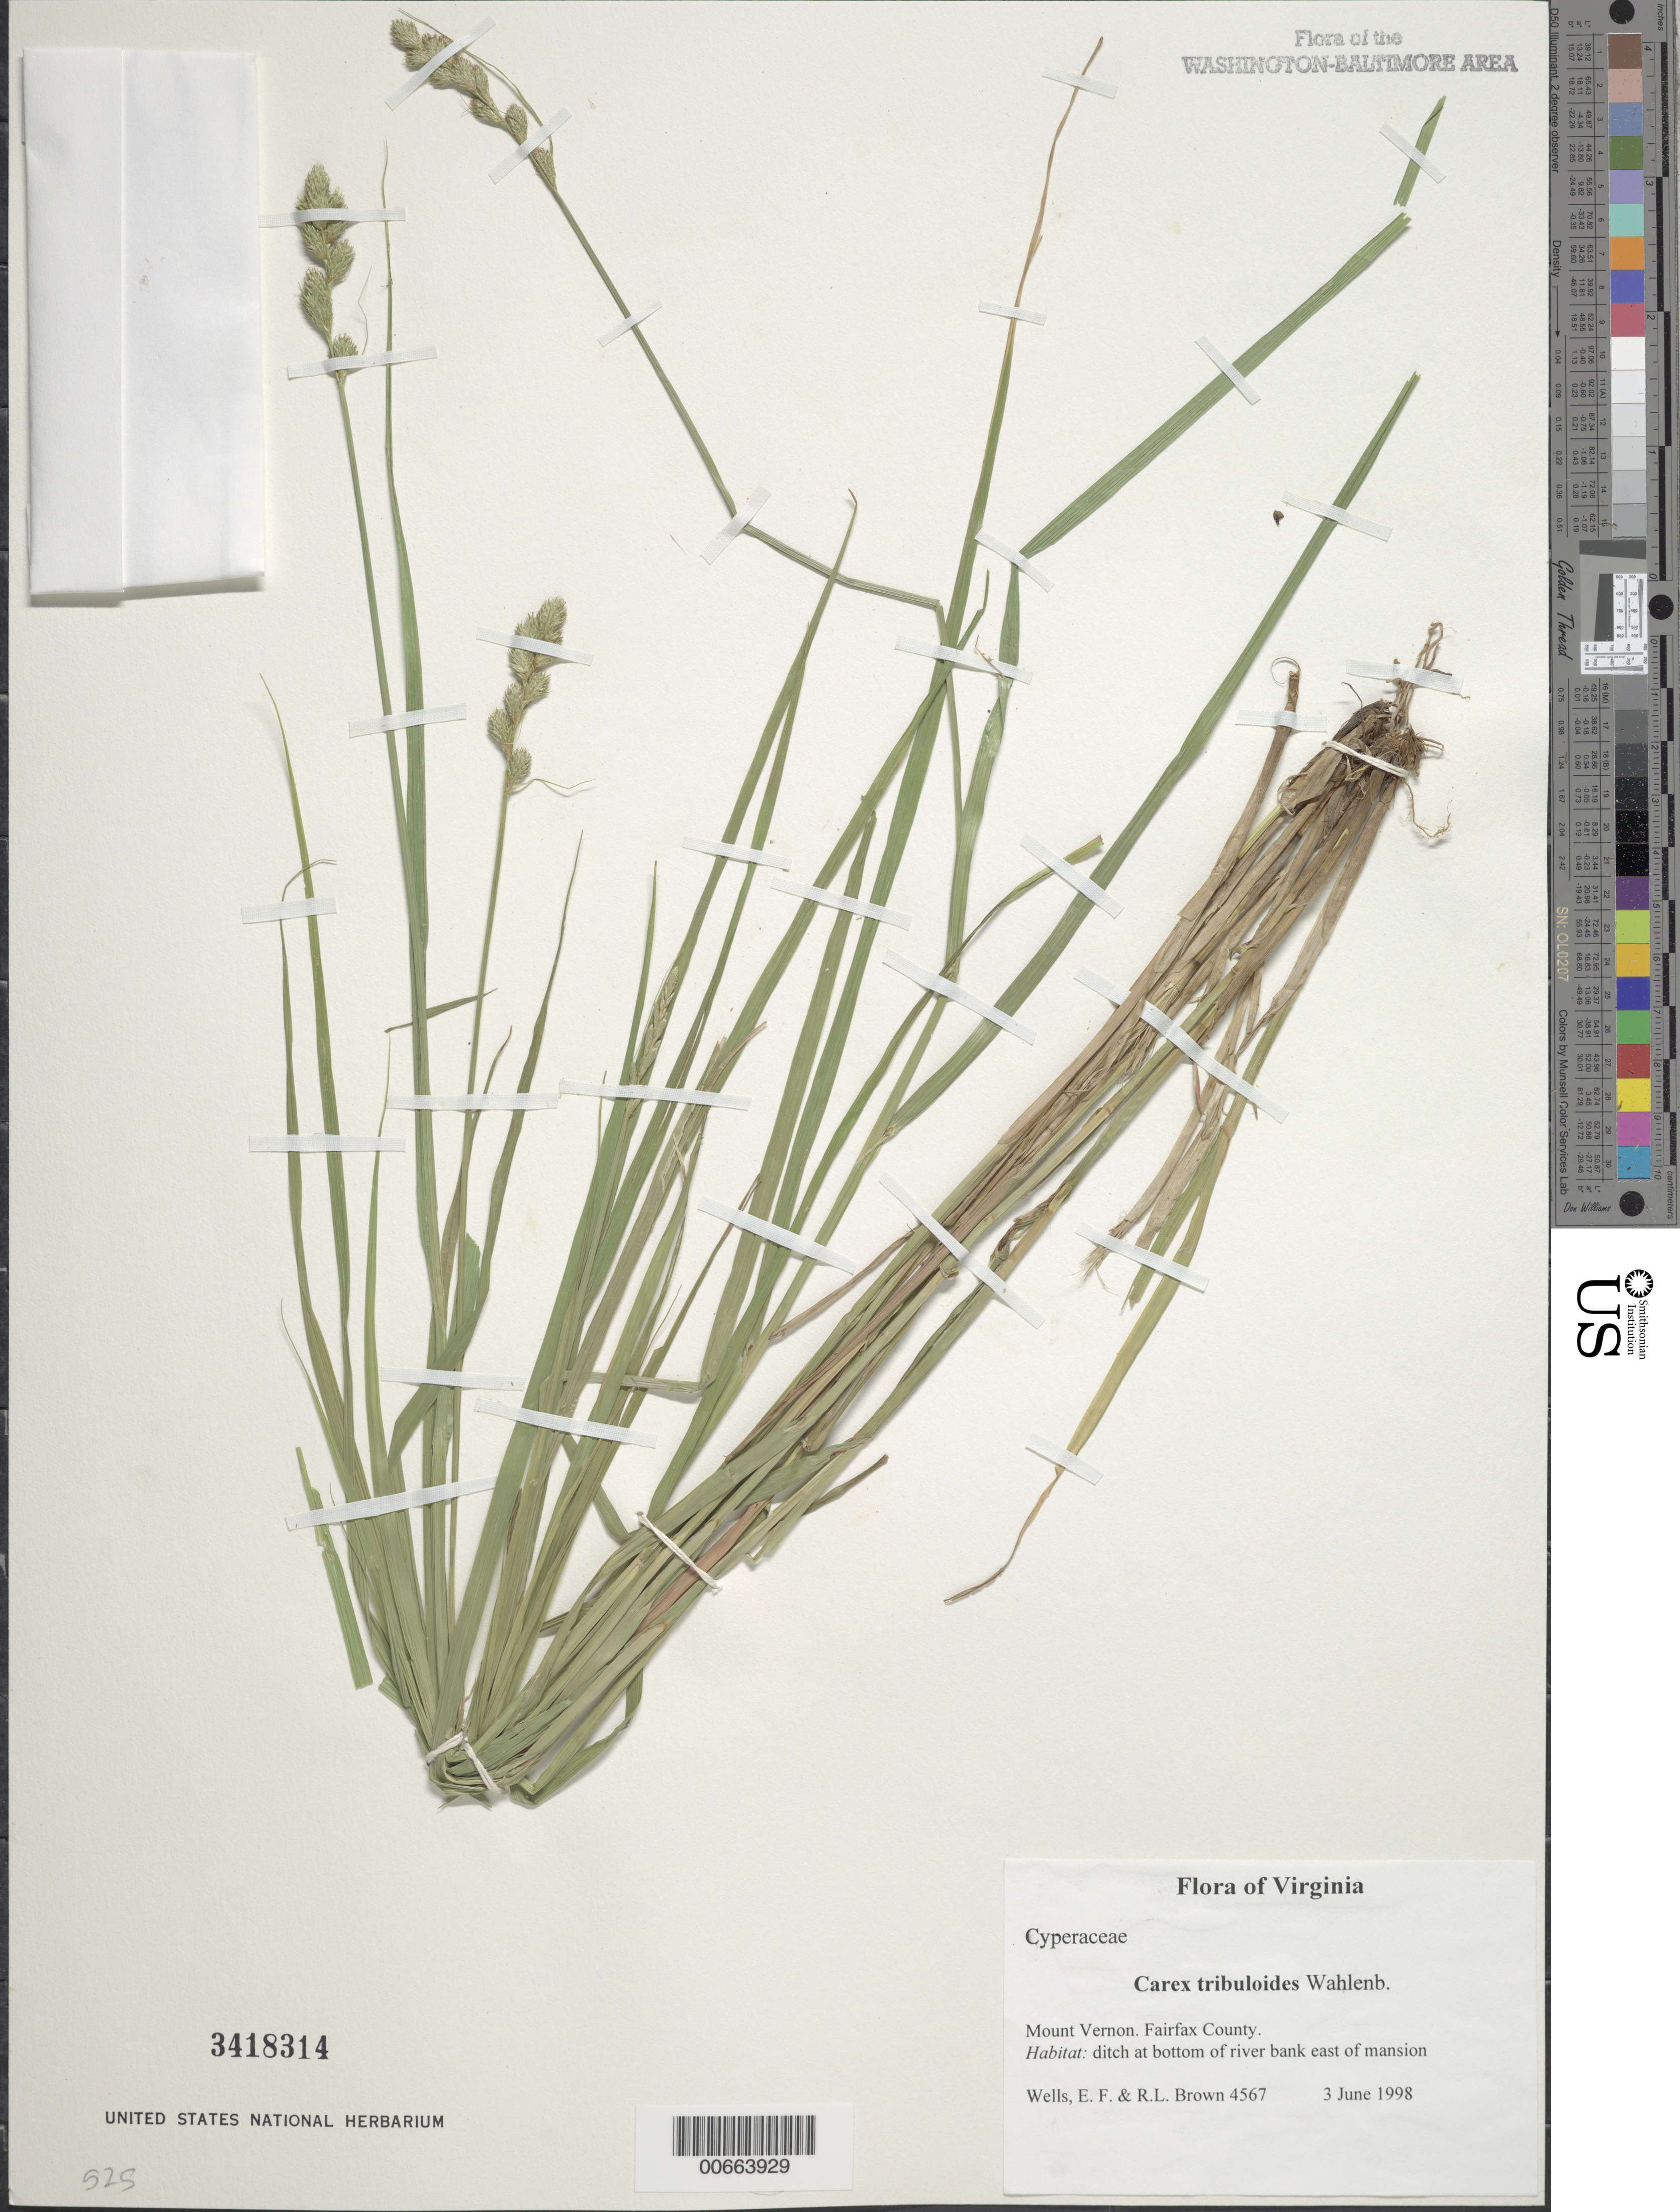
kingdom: Plantae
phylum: Tracheophyta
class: Liliopsida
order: Poales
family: Cyperaceae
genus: Carex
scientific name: Carex tribuloides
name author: Wahlenb.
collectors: E. F. Wells & R. L. Brown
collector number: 4567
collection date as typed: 03 Jun 1998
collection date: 1998-06-03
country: United States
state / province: Virginia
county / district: Fairfax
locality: Mount Vernon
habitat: ditch at bottom of river bank east of mansion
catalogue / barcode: US 3418314